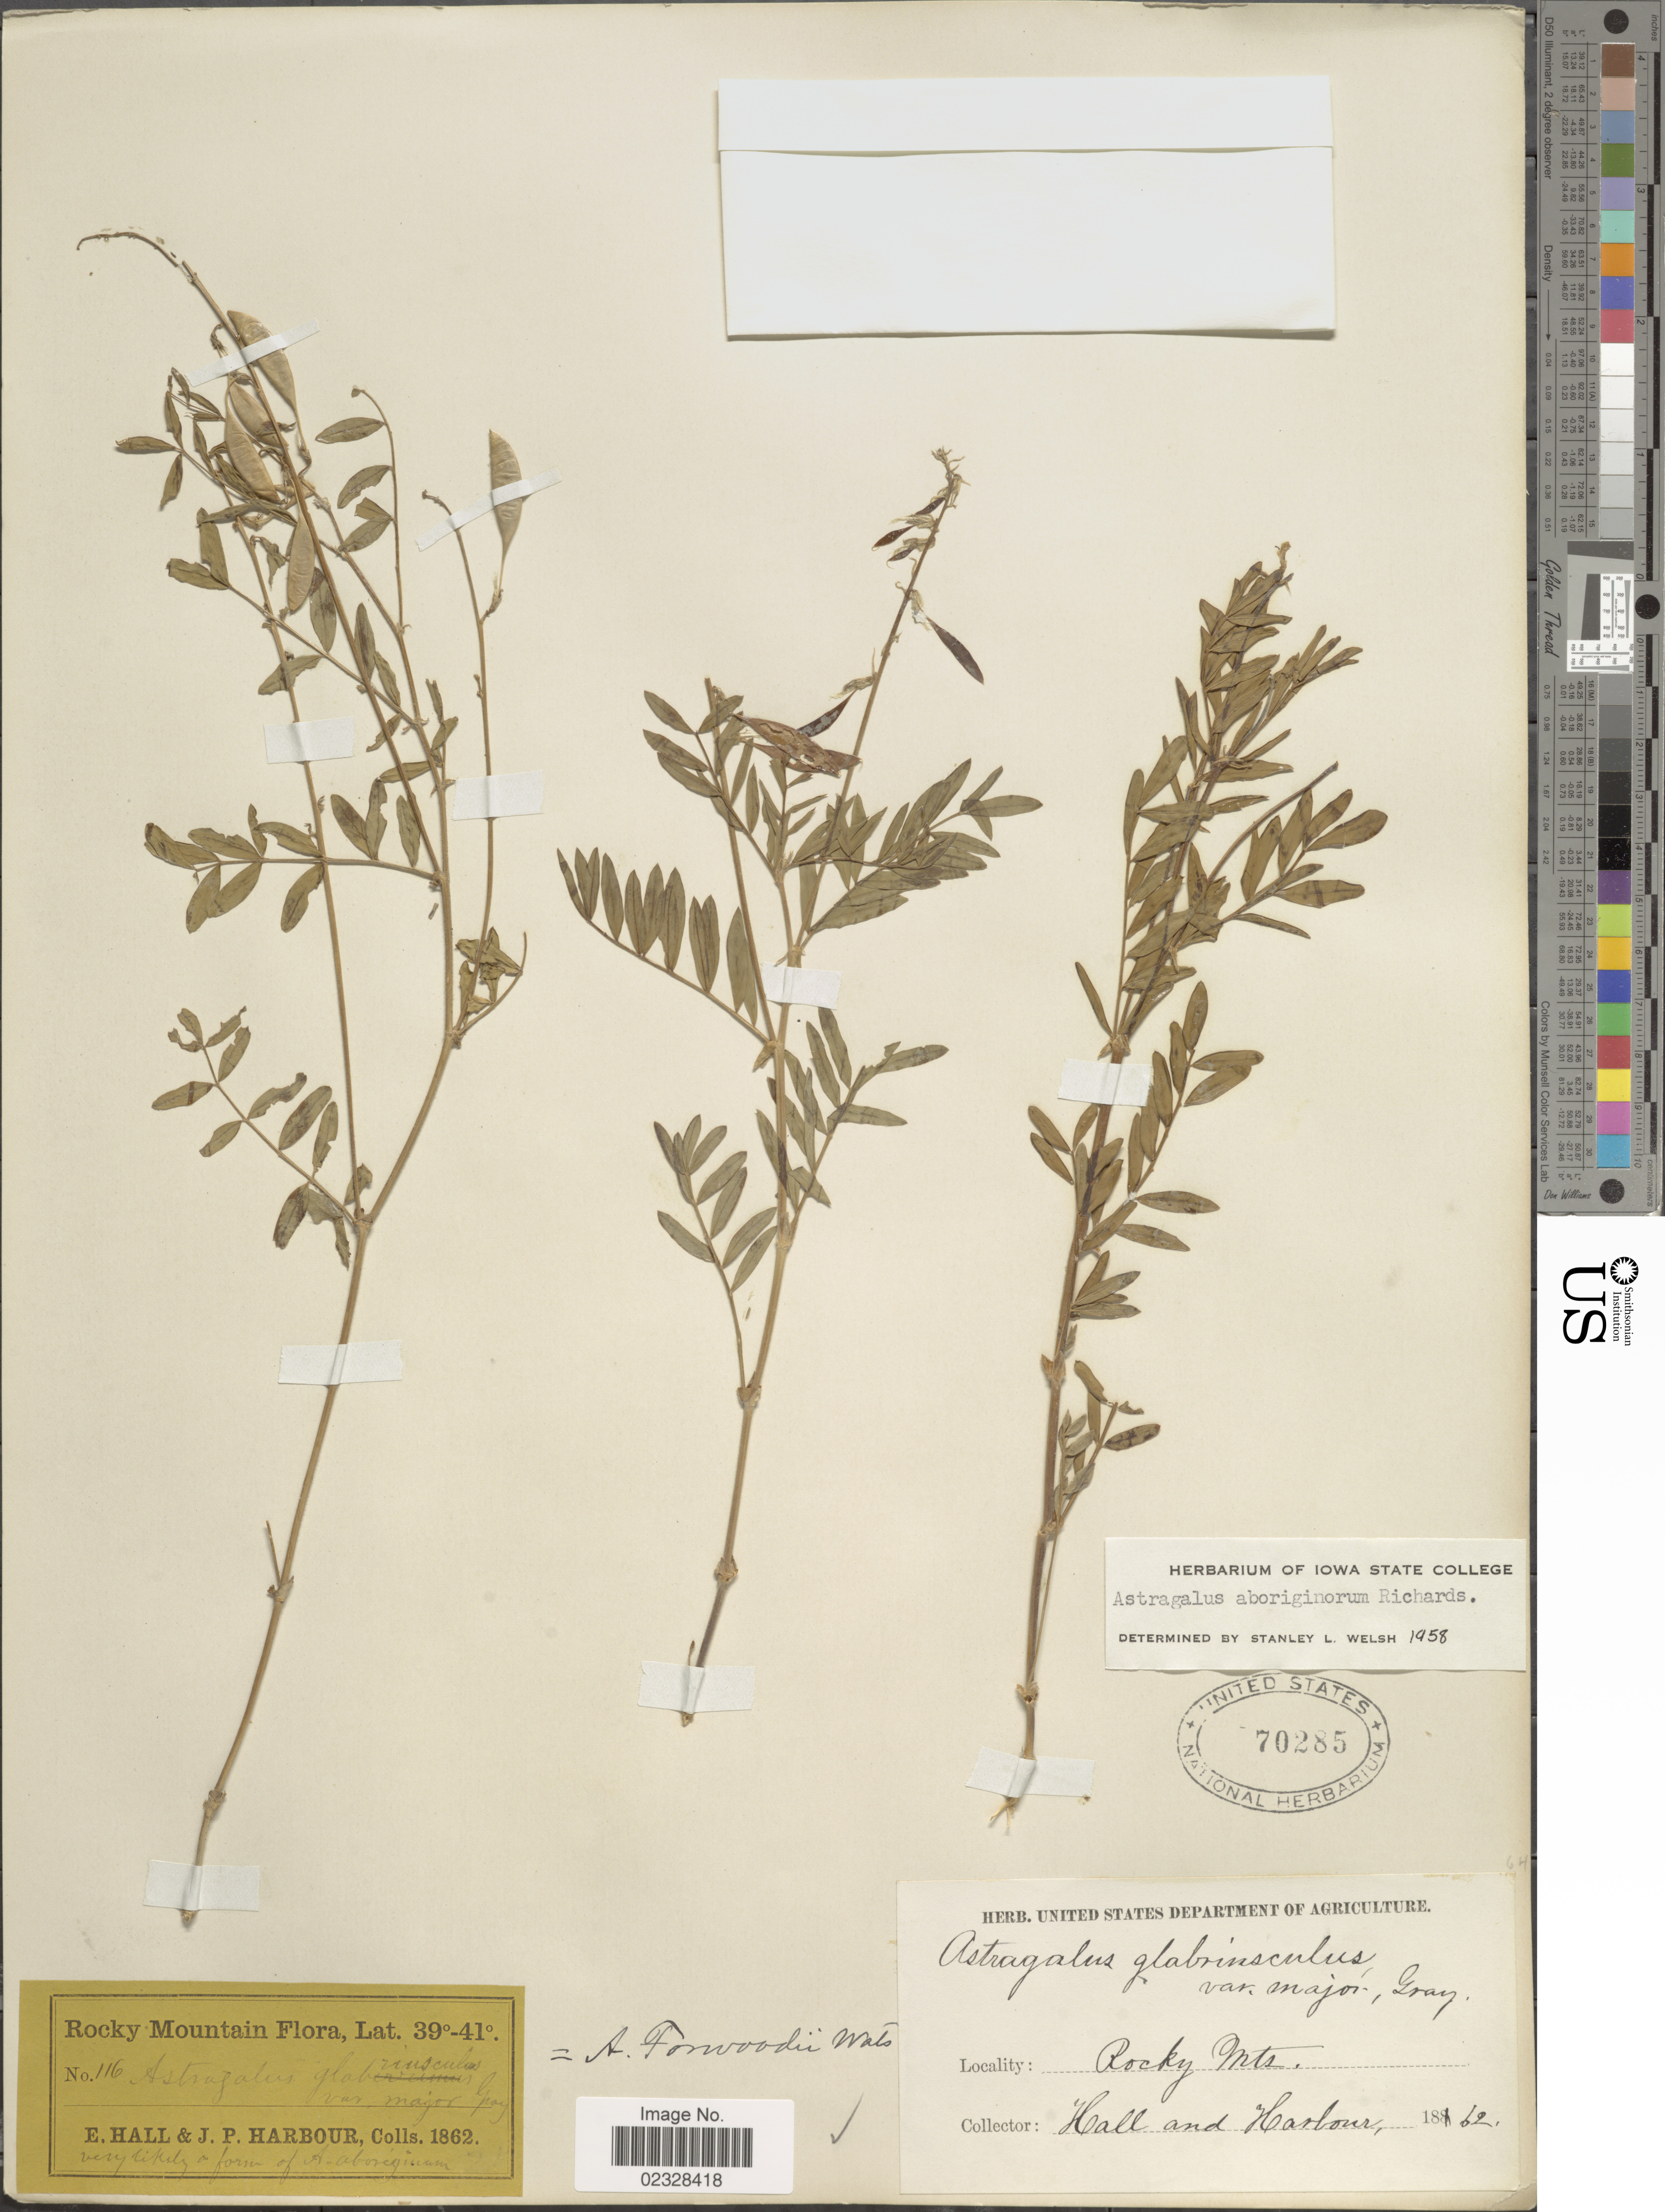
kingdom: Plantae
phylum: Tracheophyta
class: Magnoliopsida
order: Fabales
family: Fabaceae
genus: Astragalus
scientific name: Astragalus aboriginum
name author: Richardson ex Spreng.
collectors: E. Hall & J. Harbour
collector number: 116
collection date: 1862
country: United States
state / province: Colorado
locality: Rocky Mtns.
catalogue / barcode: US 70285